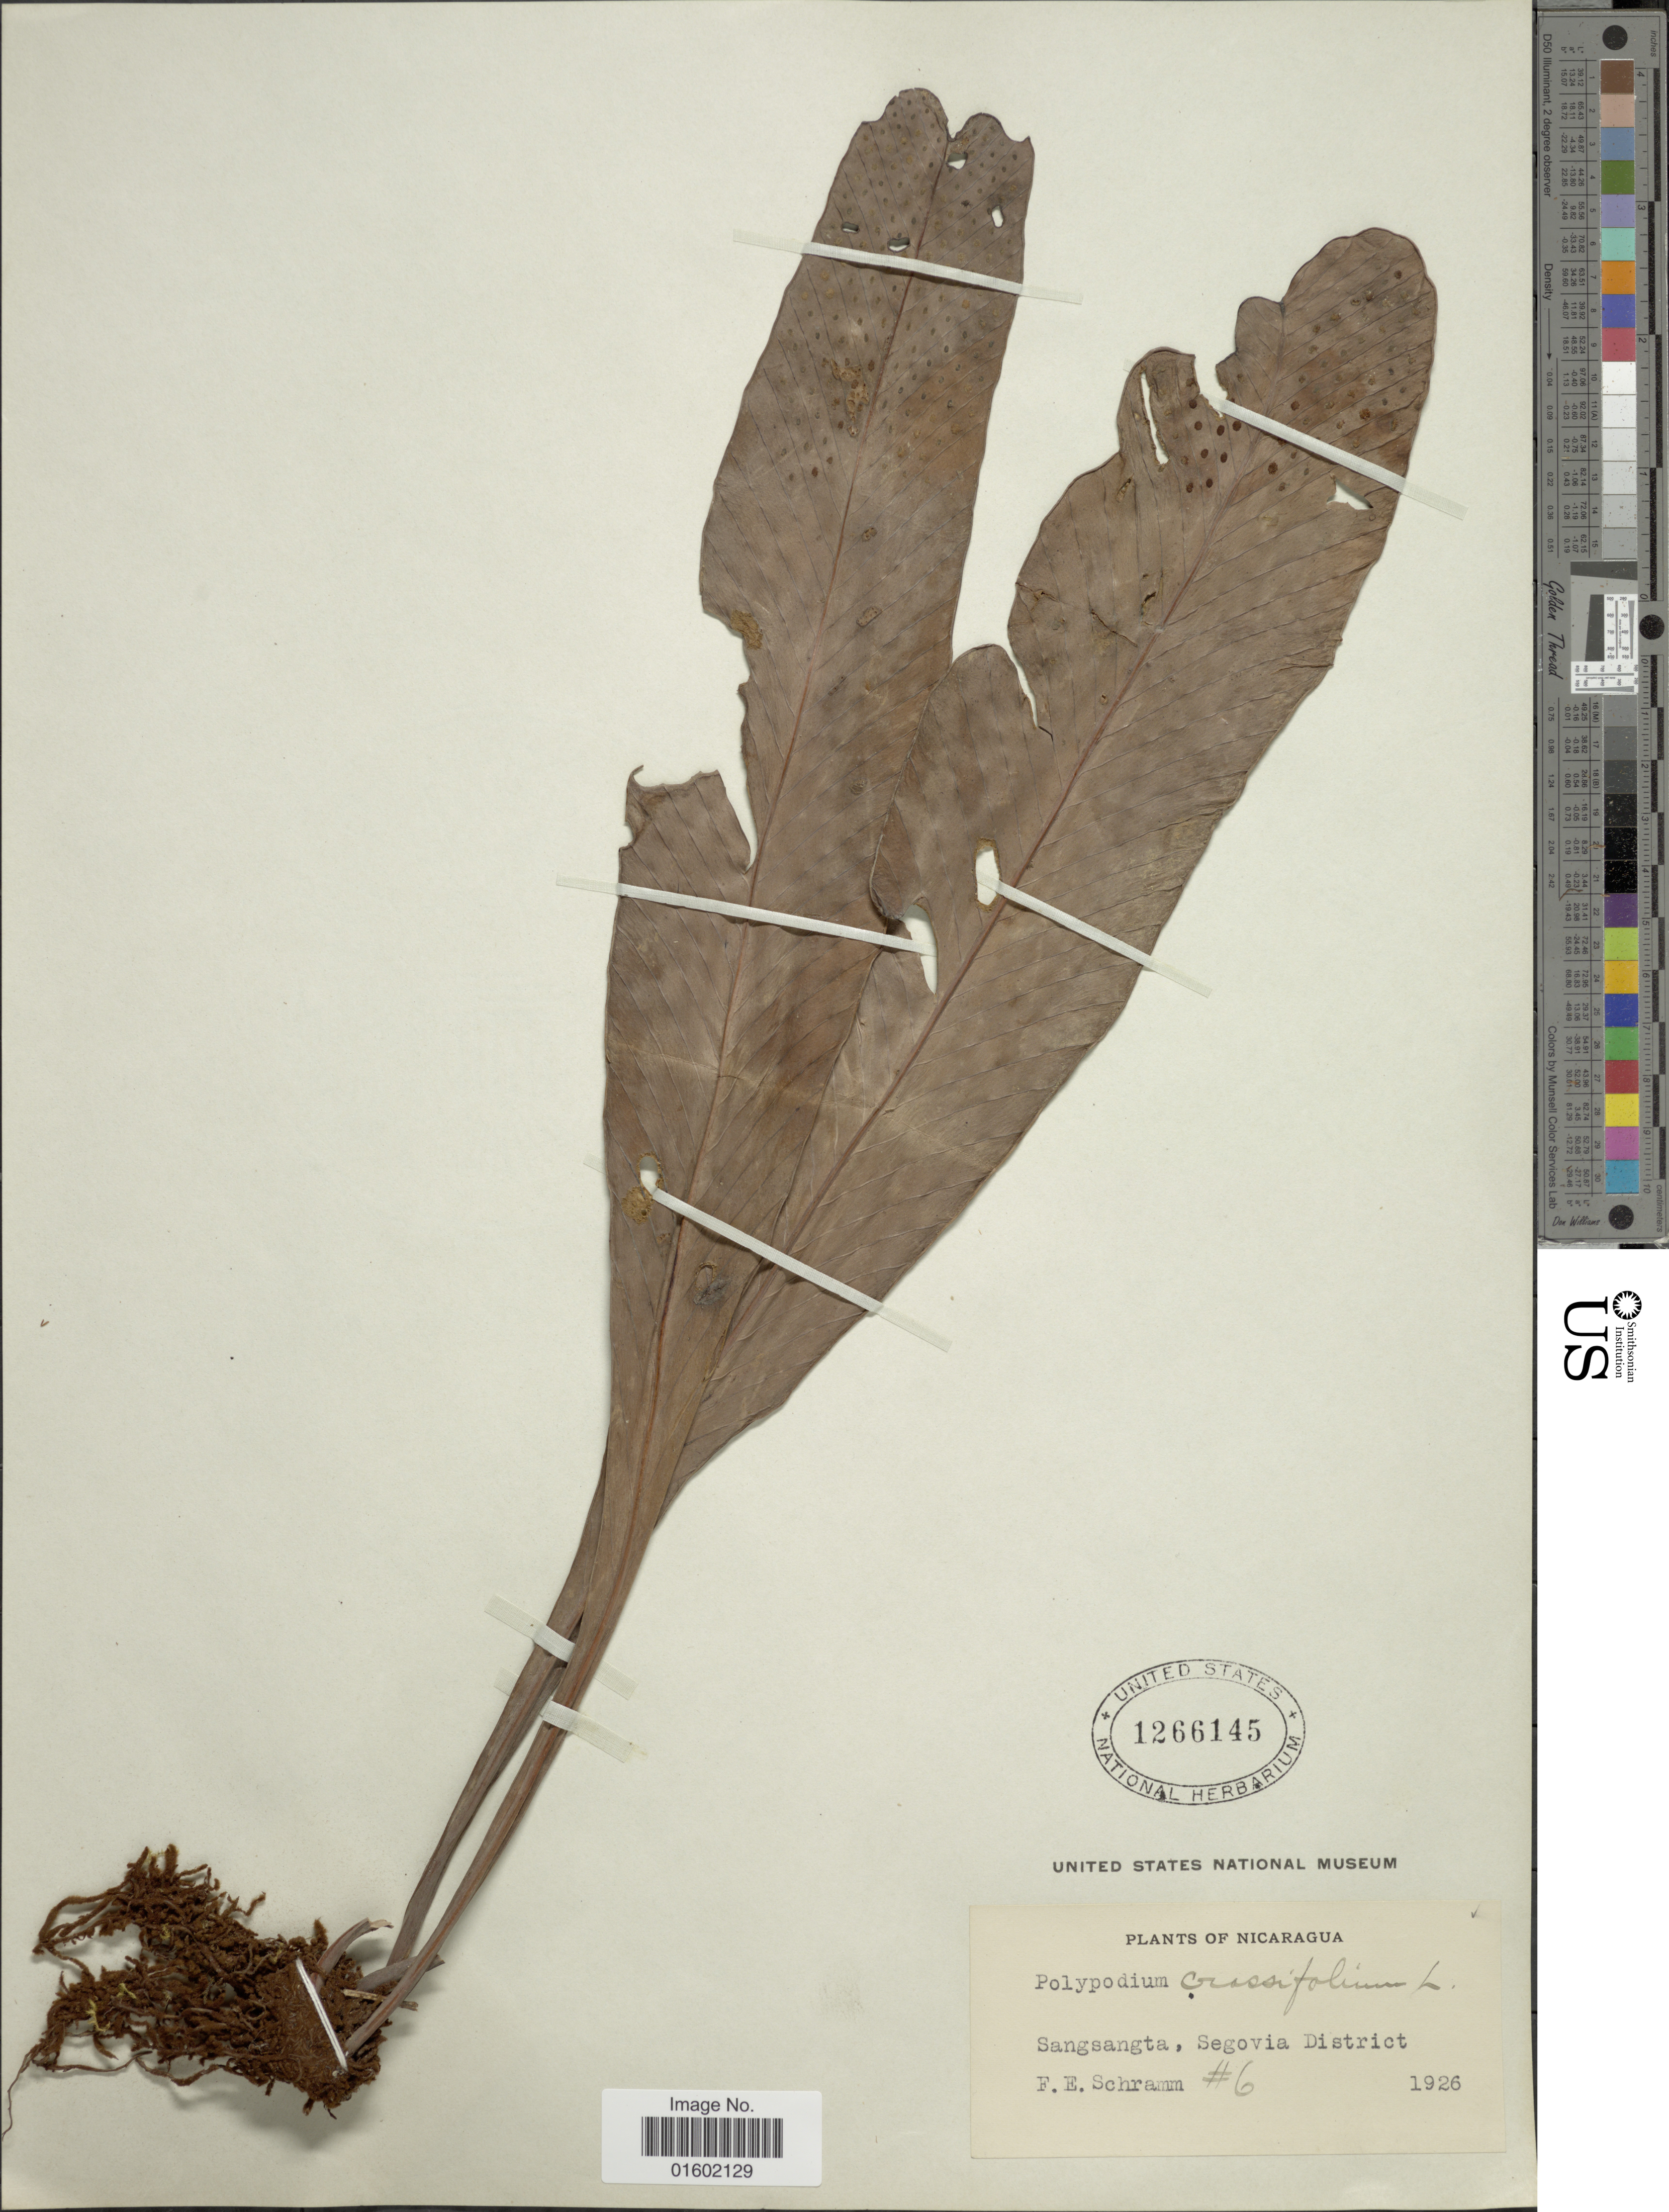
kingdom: Plantae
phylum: Tracheophyta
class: Polypodiopsida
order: Polypodiales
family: Polypodiaceae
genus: Niphidium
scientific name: Niphidium crassifolium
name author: (L.) Lellinger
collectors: F. E. Schramm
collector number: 6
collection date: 1926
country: Nicaragua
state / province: Nueva Segovia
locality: Sangsangta, Segovia District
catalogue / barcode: US 1266145